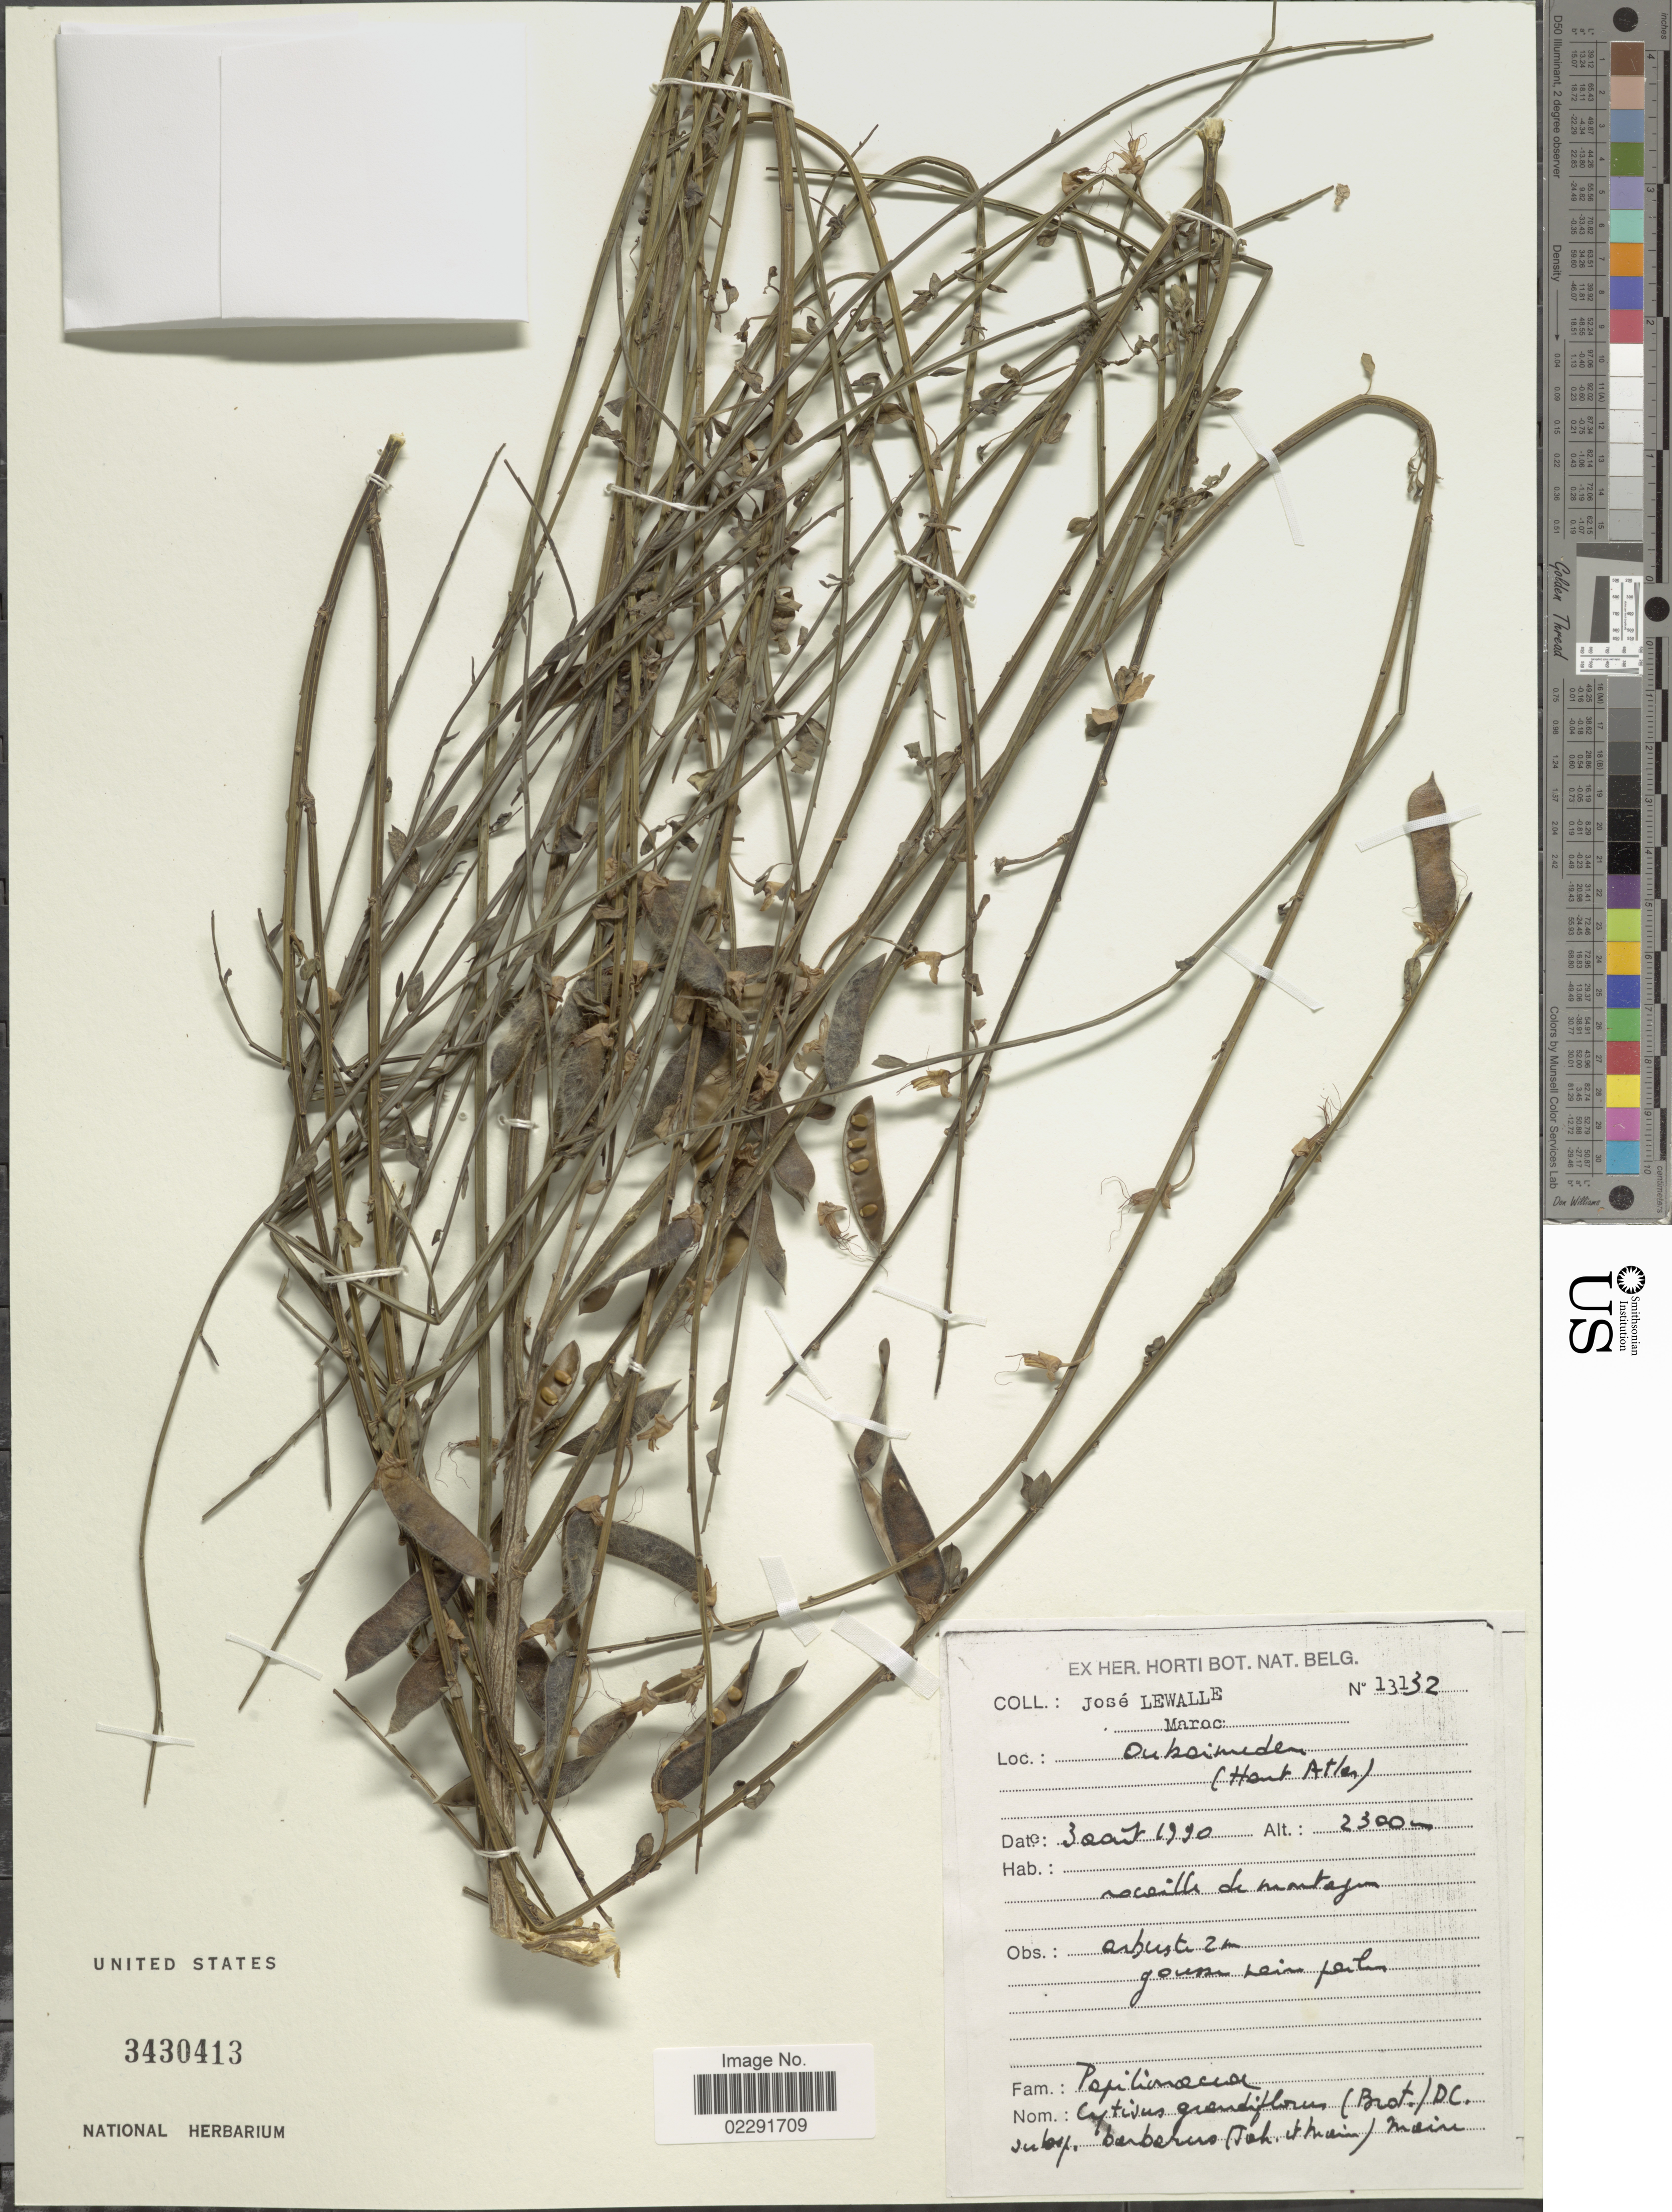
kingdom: Plantae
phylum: Tracheophyta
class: Magnoliopsida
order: Fabales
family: Fabaceae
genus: Cytisus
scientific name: Cytisus grandiflorus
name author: DC.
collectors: J. Lewalle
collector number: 13132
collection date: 1990-08-03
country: Morocco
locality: Maroc, Oukaimeden (Haut Atlas).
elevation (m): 2300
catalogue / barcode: US 3430413